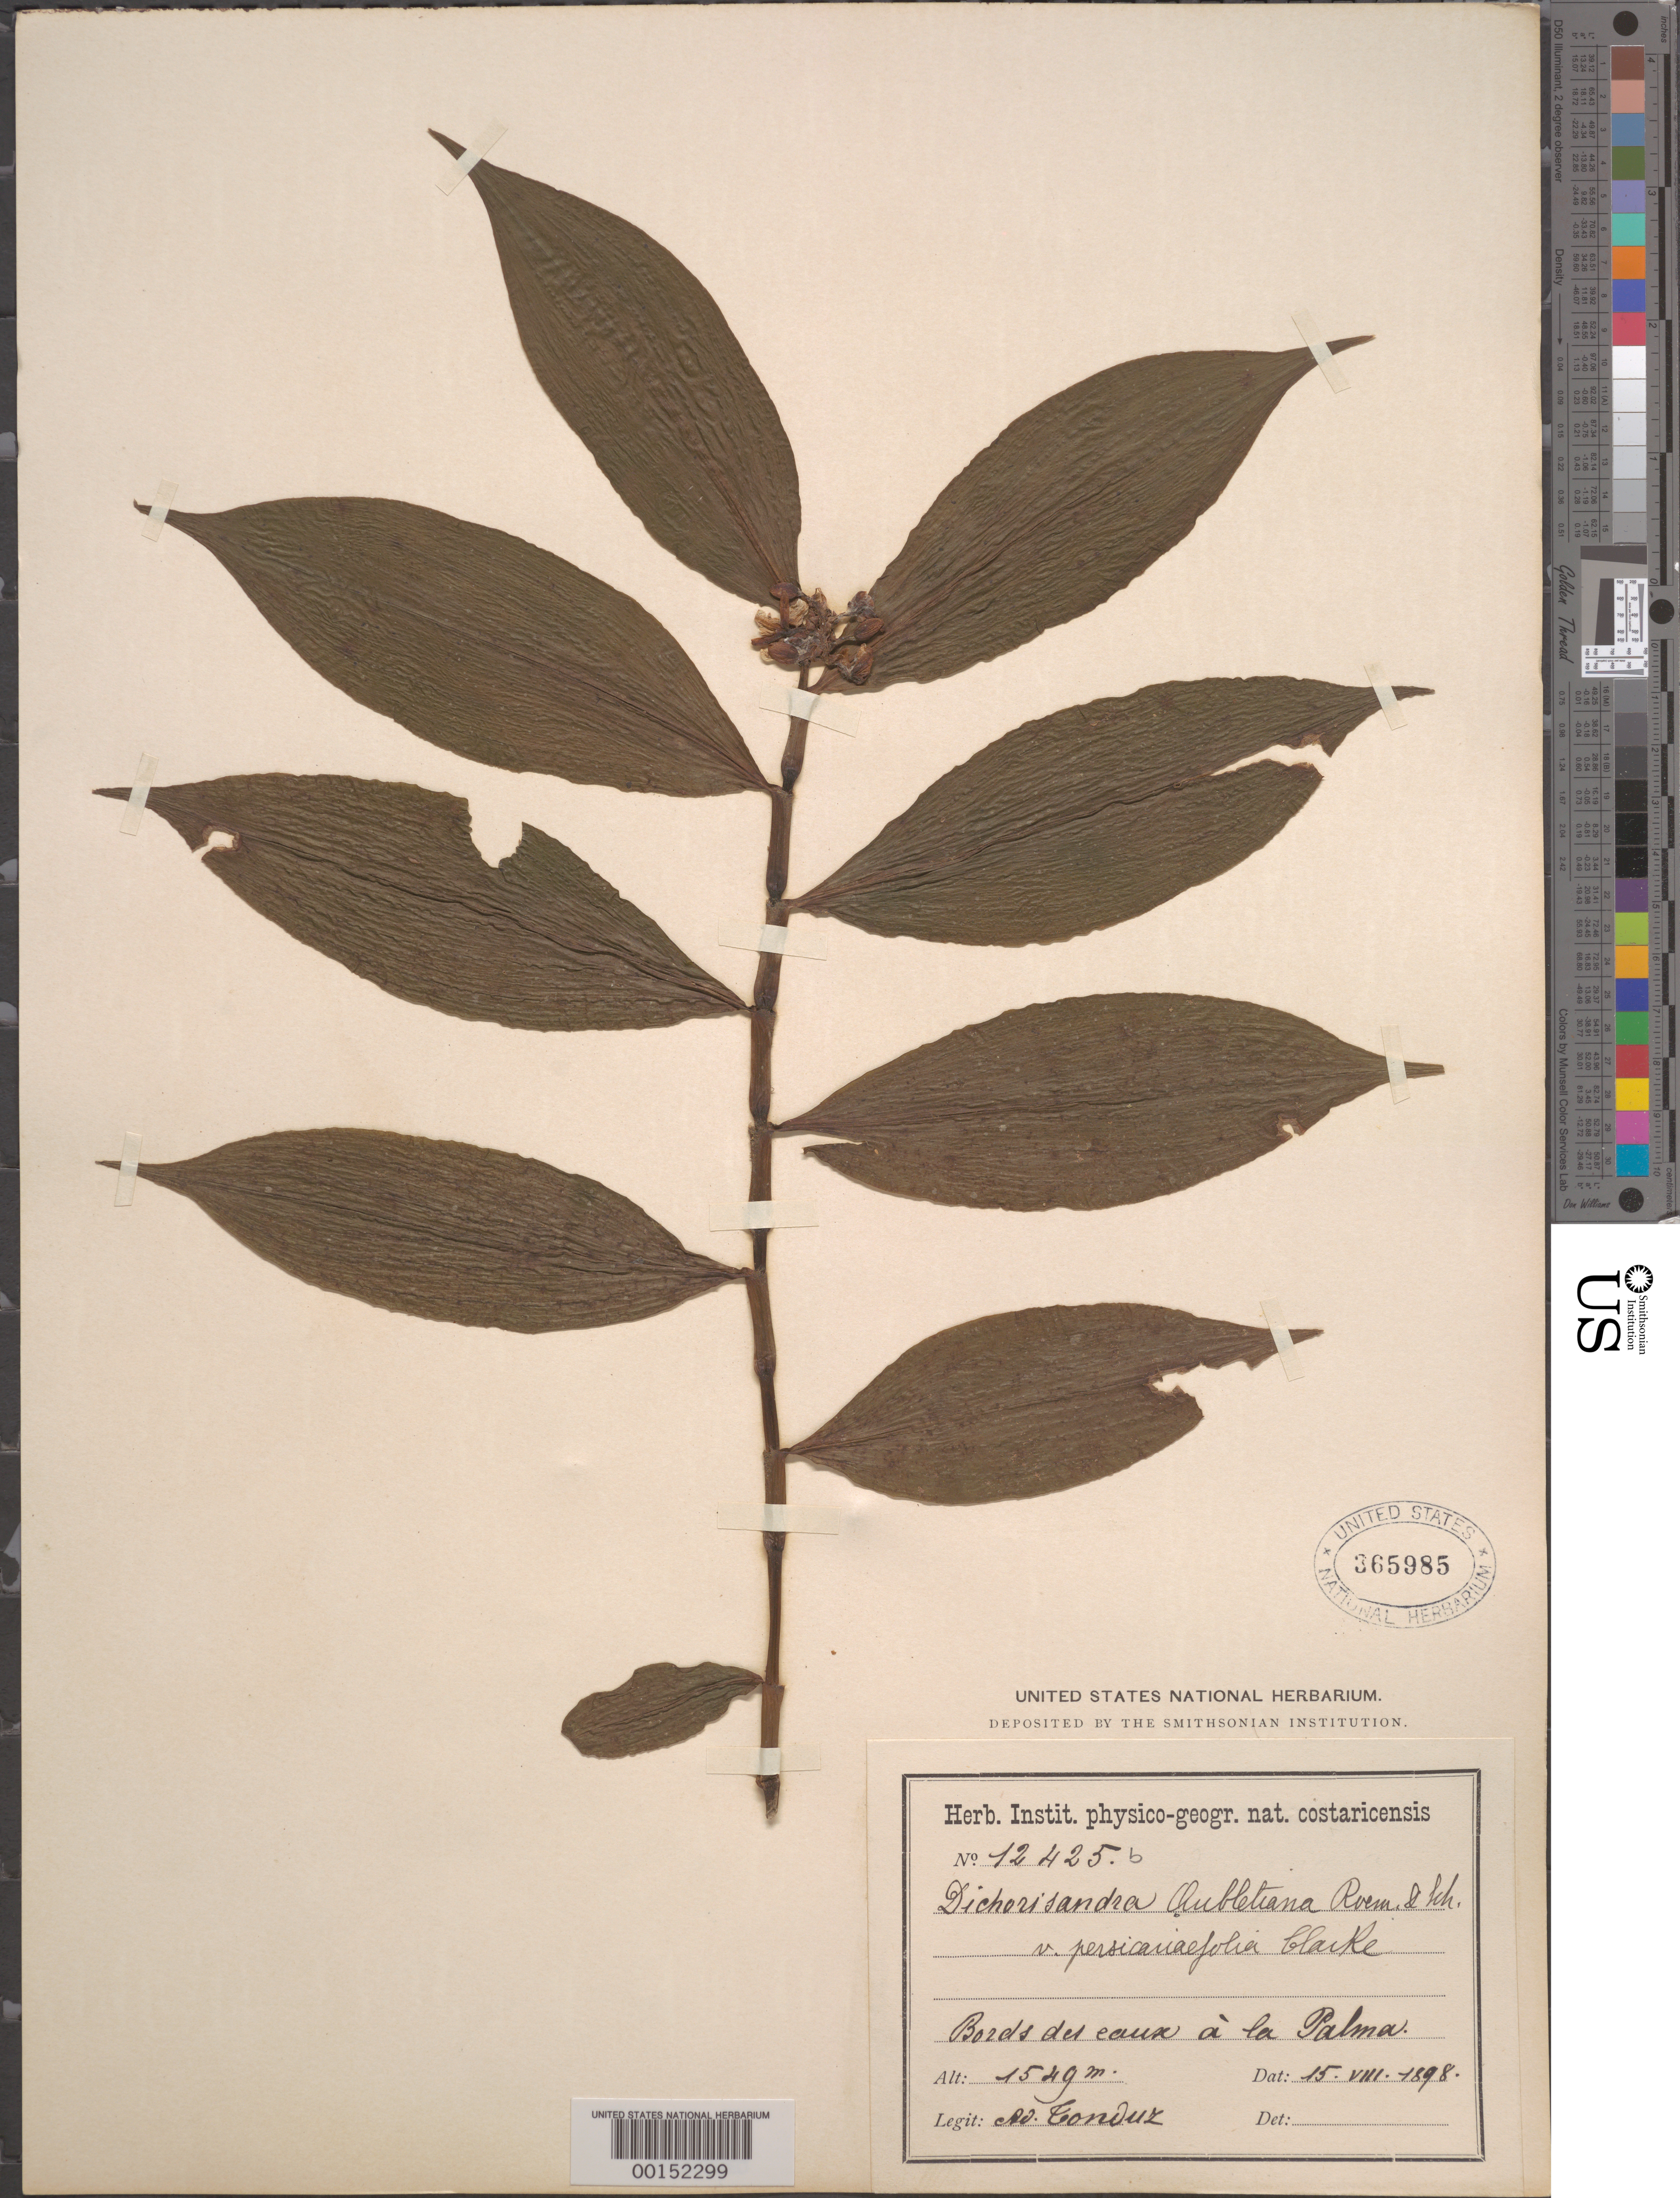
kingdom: Plantae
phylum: Tracheophyta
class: Liliopsida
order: Commelinales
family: Commelinaceae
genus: Dichorisandra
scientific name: Dichorisandra hexandra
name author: (Aubl.) Standl.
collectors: A. Tonduz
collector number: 12425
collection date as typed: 15 Jul 1898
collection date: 1898-07-15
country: Costa Rica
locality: Palma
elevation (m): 1549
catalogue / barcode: US 365985